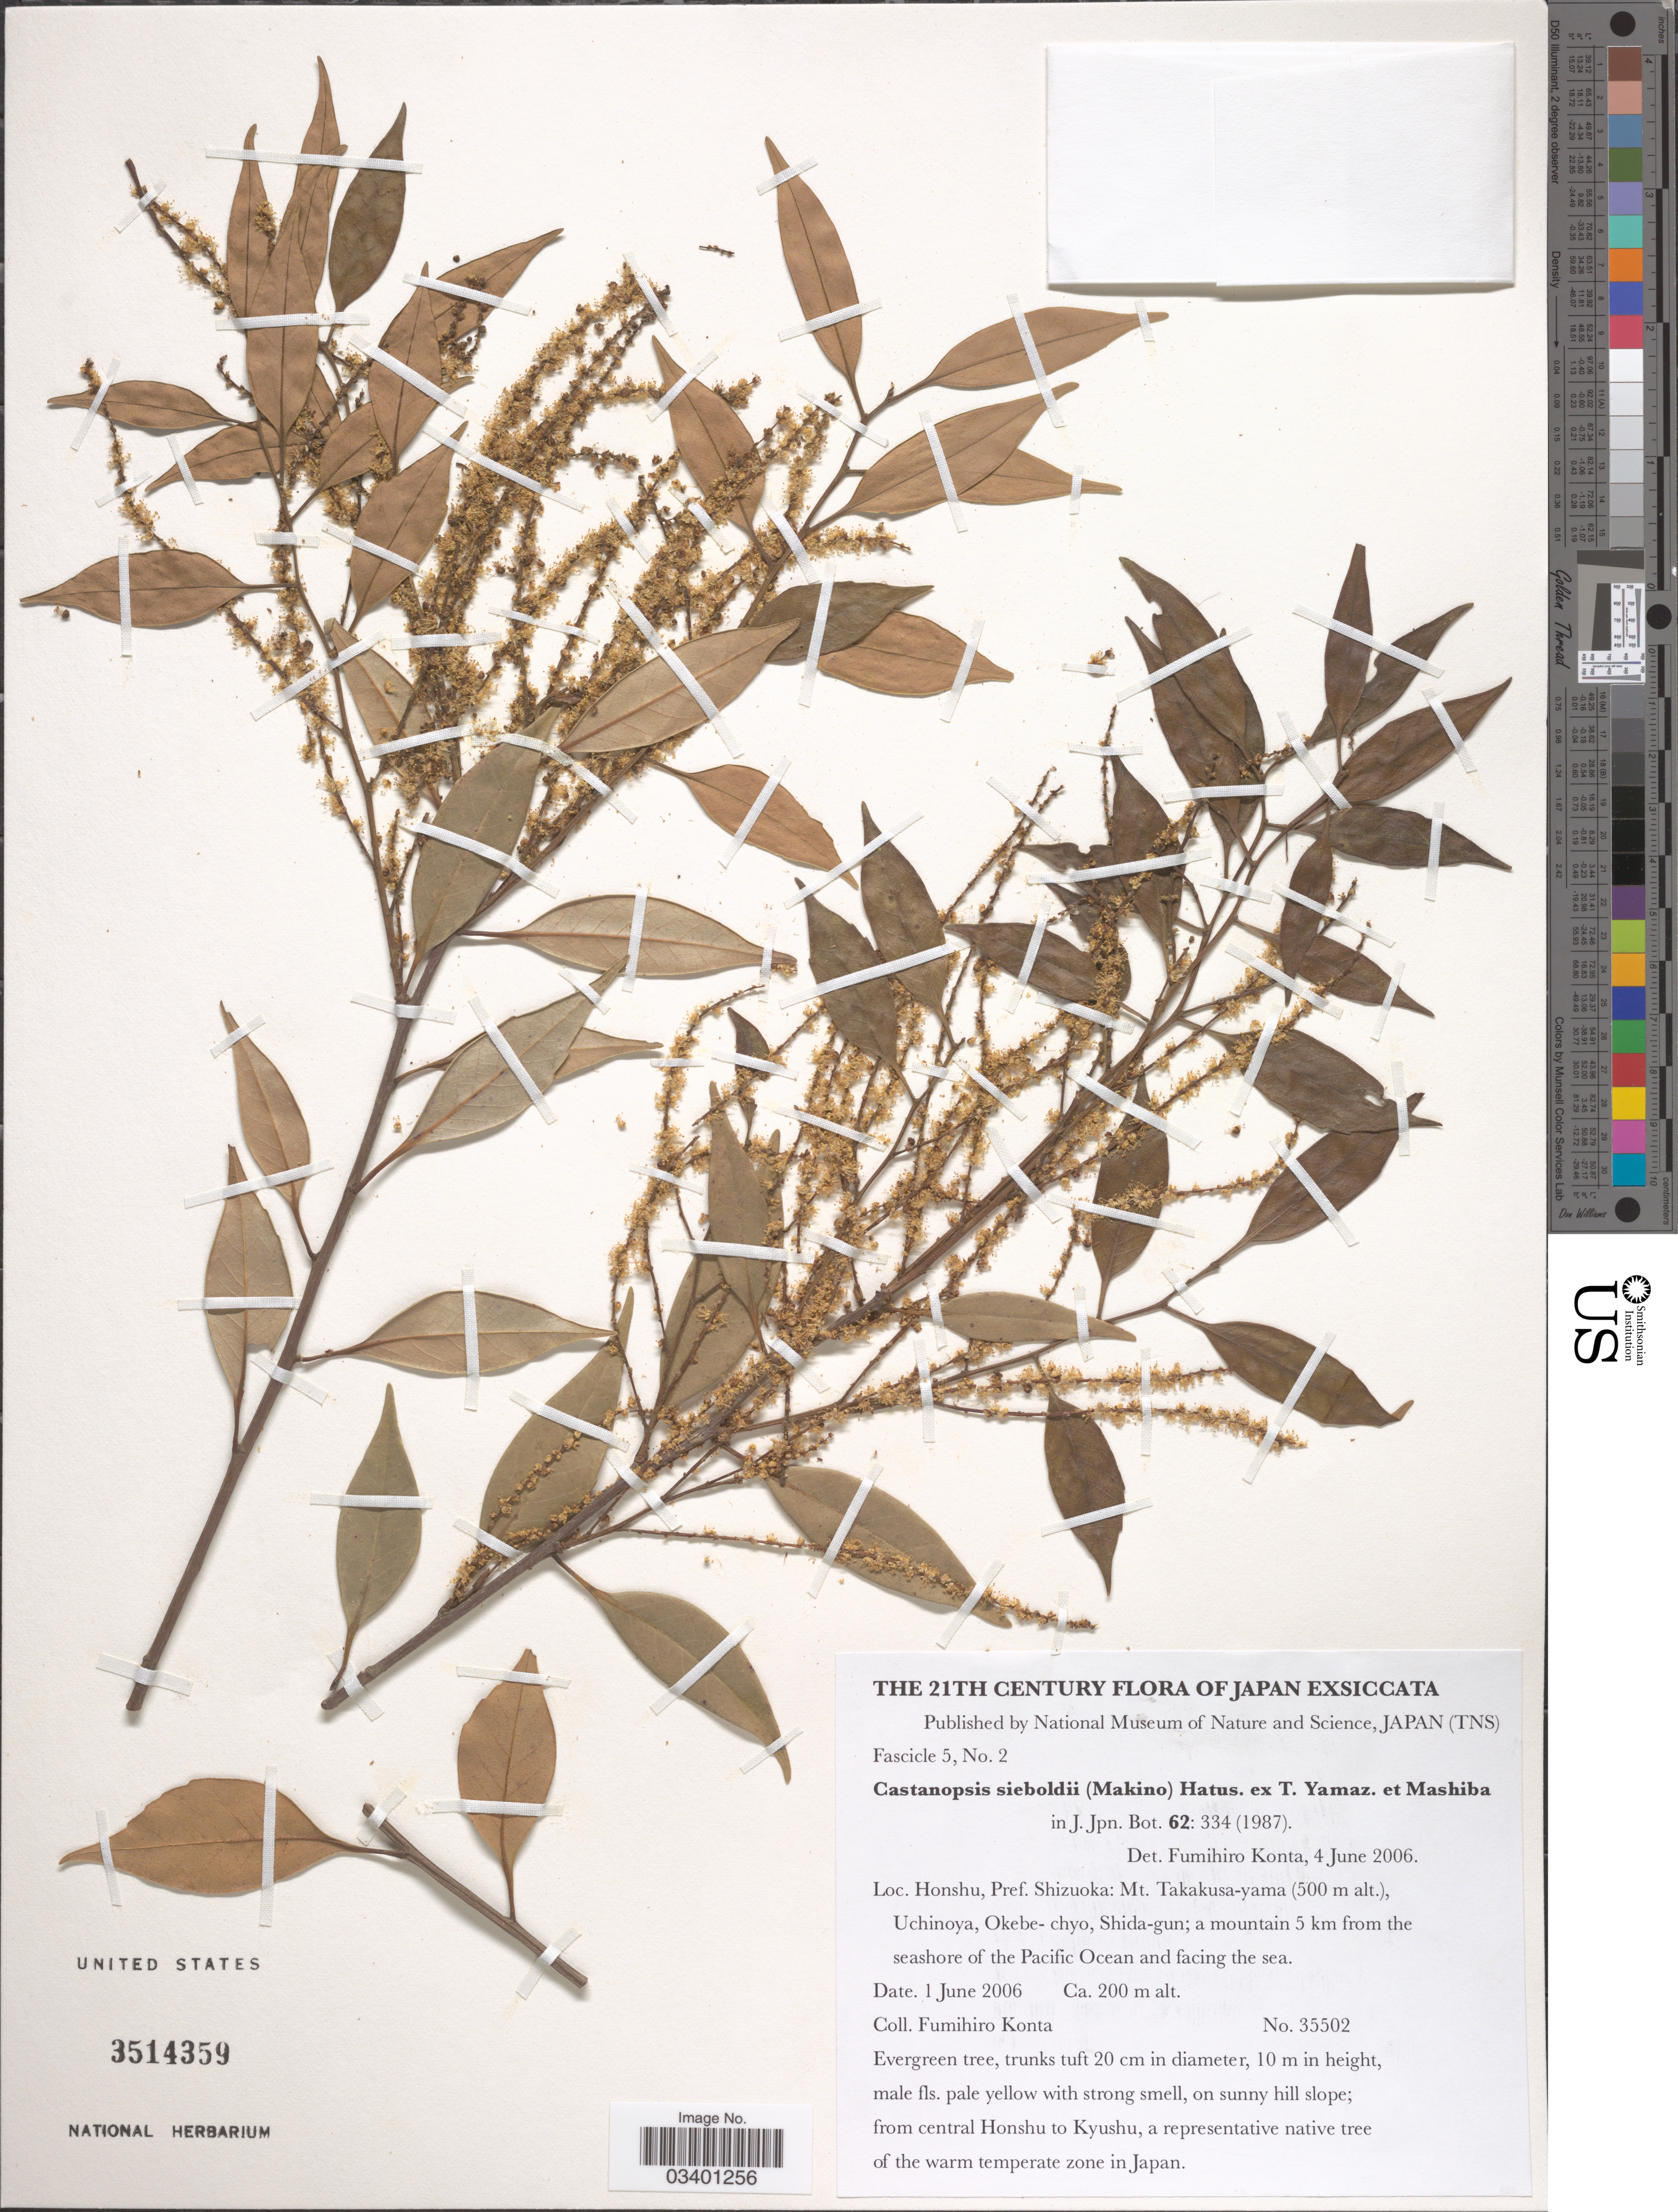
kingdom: Plantae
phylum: Tracheophyta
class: Magnoliopsida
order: Fagales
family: Fagaceae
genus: Castanopsis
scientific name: Castanopsis sieboldii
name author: (Makino) Hatus. ex T. Yamaz. & Mashiba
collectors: F. Konta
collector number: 35502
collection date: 2006-06-01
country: Japan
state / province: Sizuoka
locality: Honshu, Pref. Shizuoka: Mt. Takakusa-yama (500 m. alt.), Uchinoya, Okebe-chyo, Shida-gun; a mountain 5 km from the seashore of the Pacific Ocean and facing the sea. From central Honshu to Kyushu, a representative native tree of the warm temperate zone in Japan. [unsure placement]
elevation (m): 200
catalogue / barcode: US 3514359